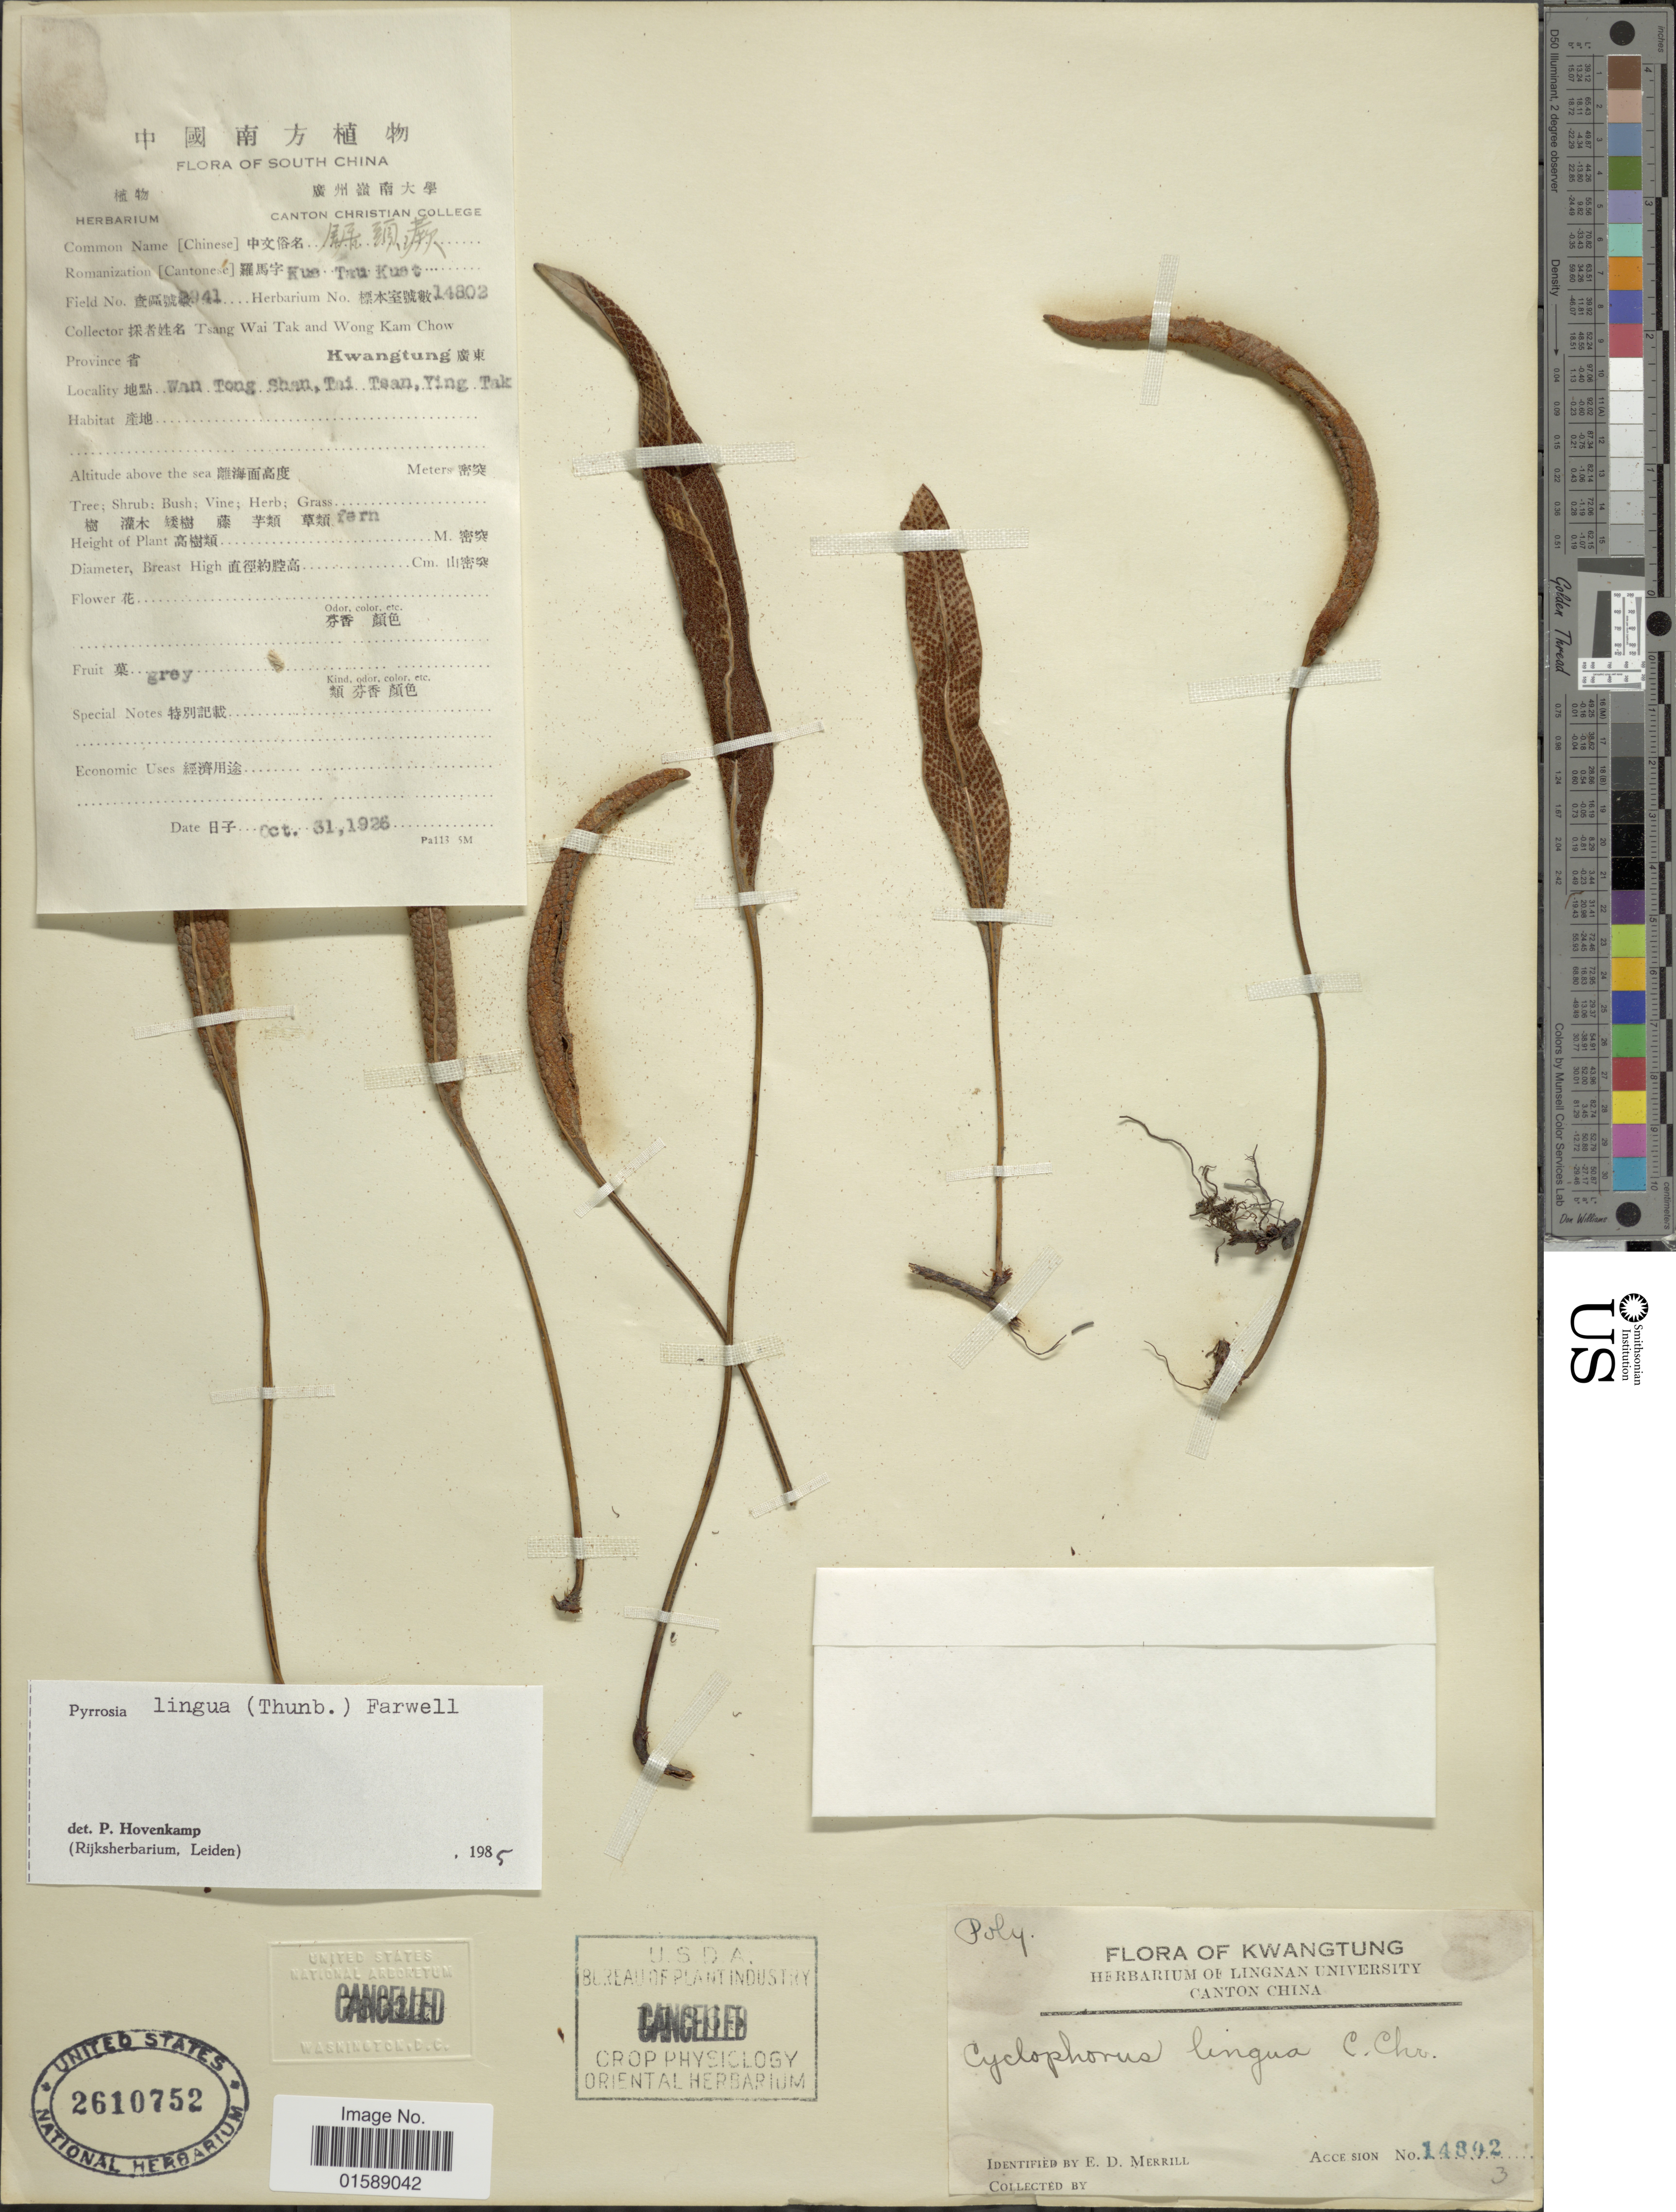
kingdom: Plantae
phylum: Tracheophyta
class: Polypodiopsida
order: Polypodiales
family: Polypodiaceae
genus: Pyrrosia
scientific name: Pyrrosia lingua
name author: (Thurb.) Farw.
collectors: W. T. Tsang & K. C. Wong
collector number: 942/14802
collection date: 1926-10-31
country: China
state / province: Guangdong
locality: Province Kwangtung. Wan Tong Shan, Tai Tsan, Ying Tak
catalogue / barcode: US 2610752